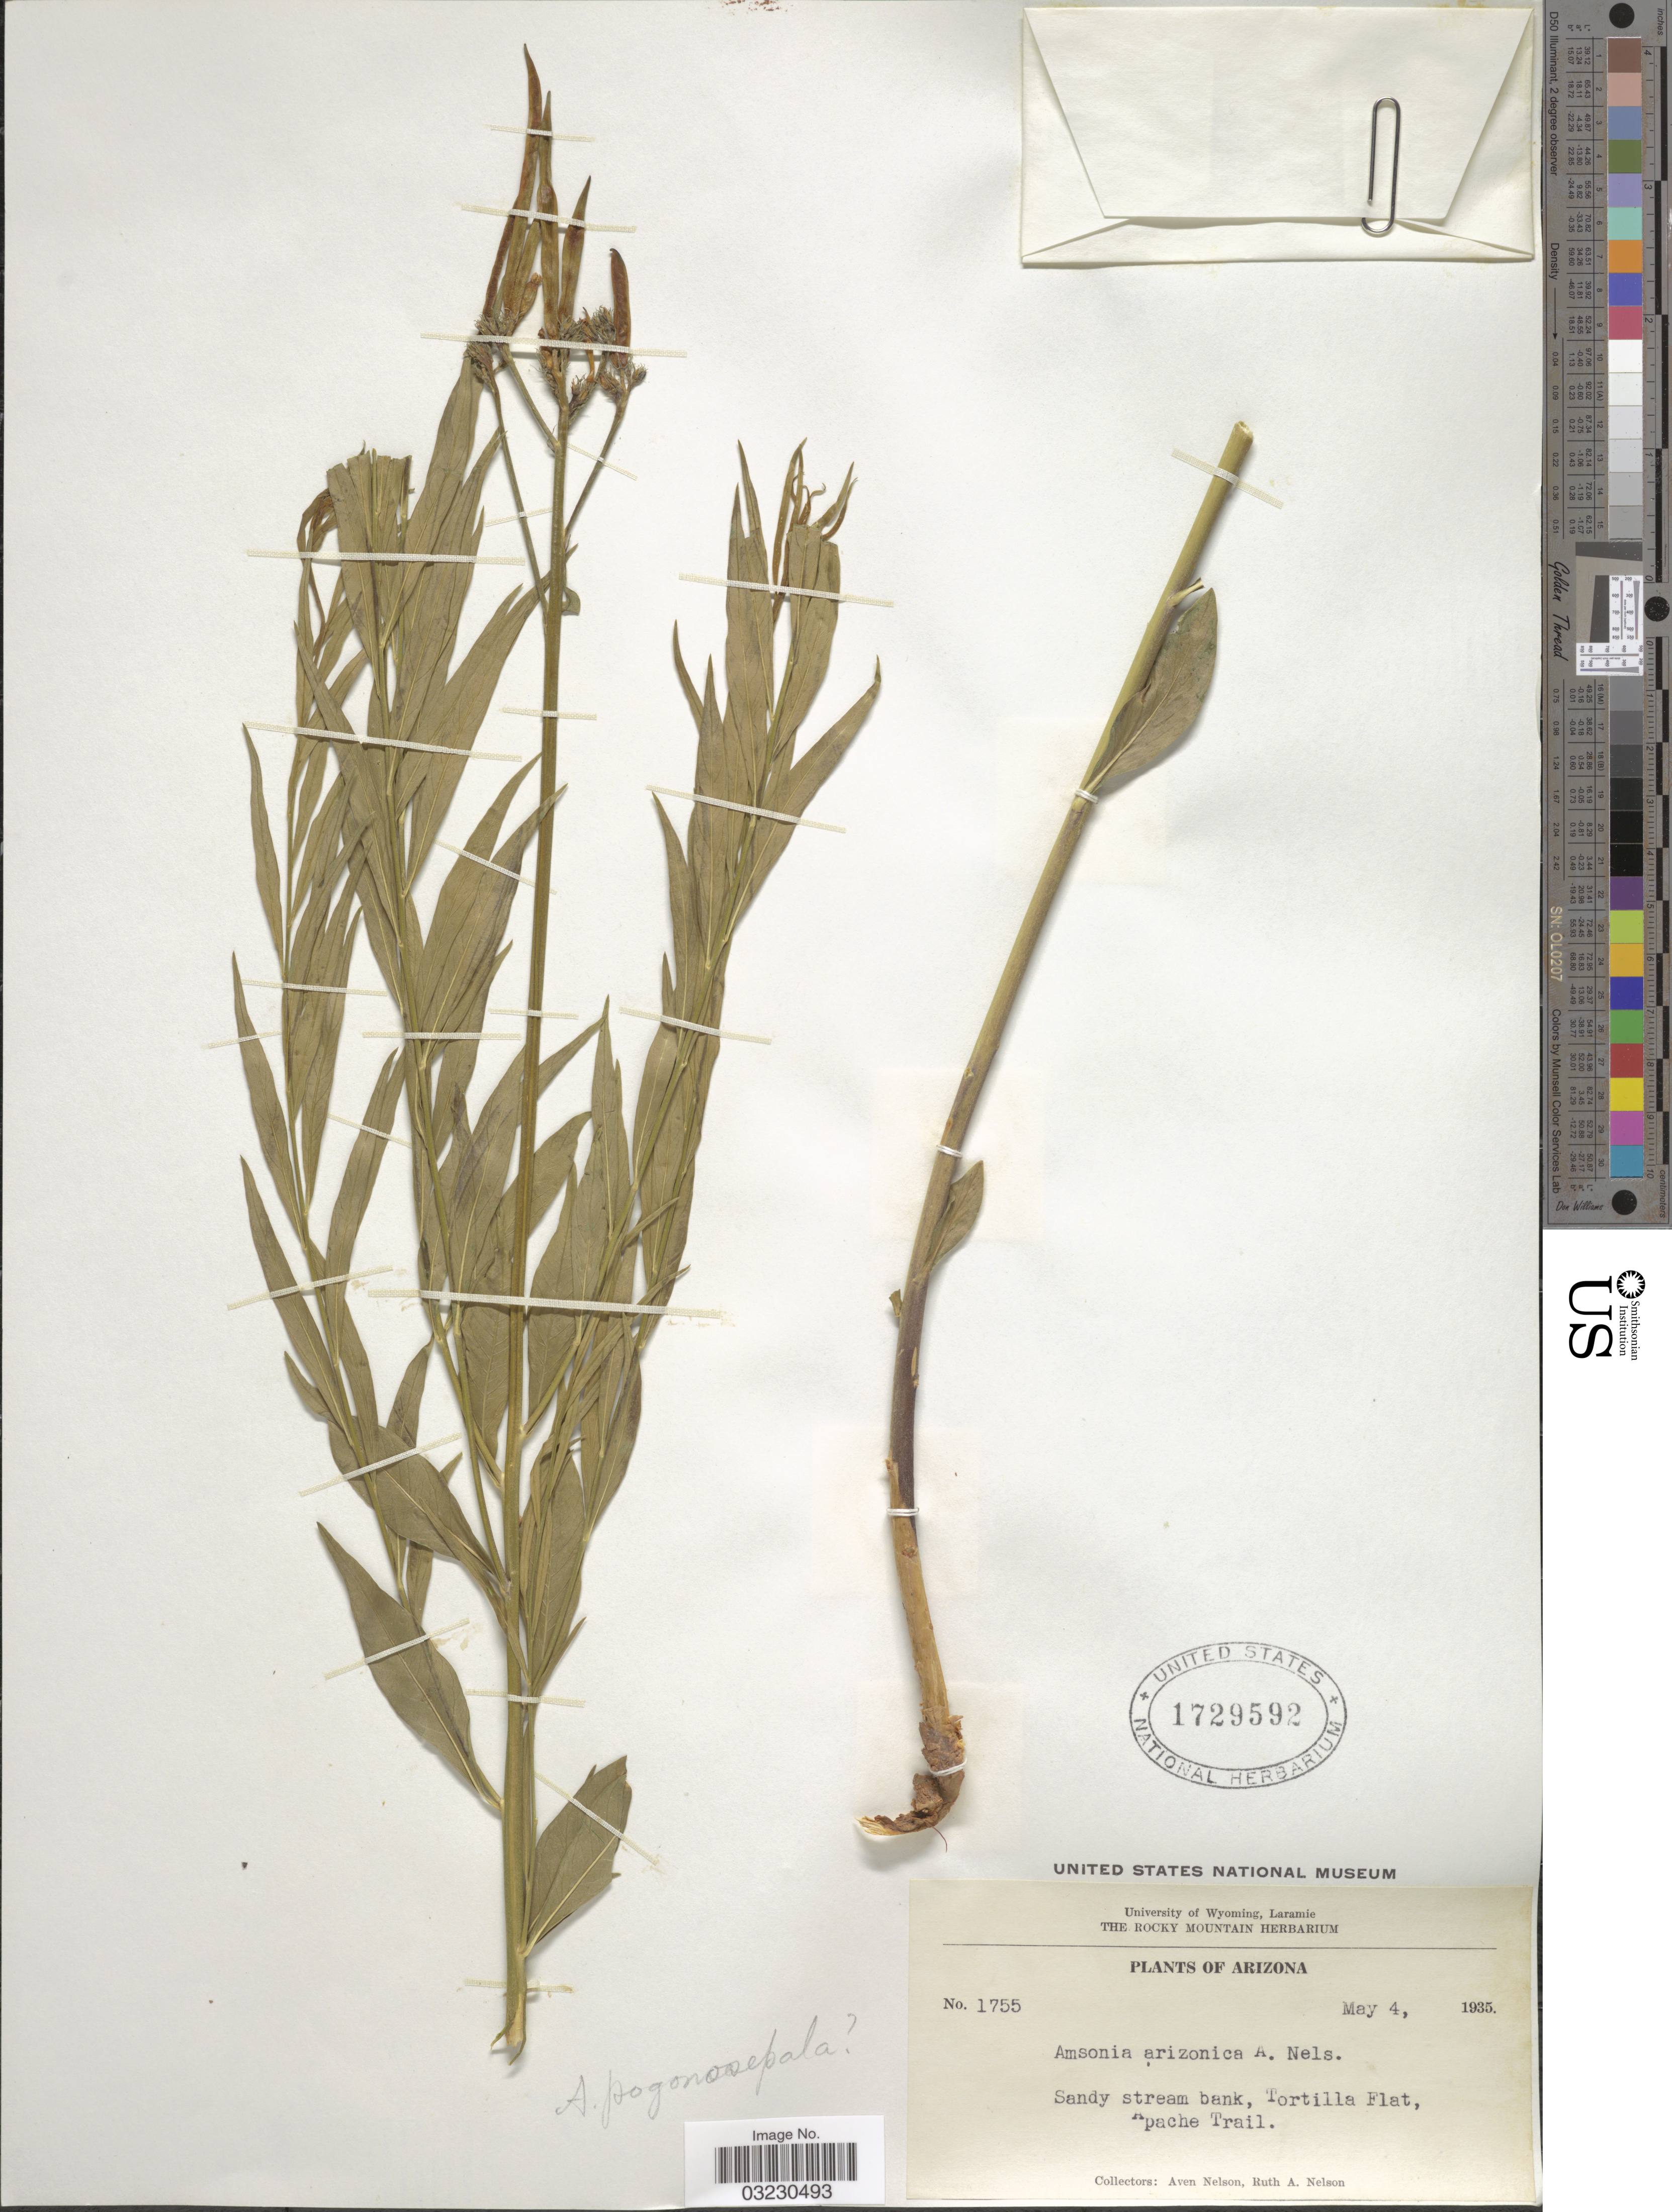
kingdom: Plantae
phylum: Tracheophyta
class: Magnoliopsida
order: Gentianales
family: Apocynaceae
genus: Amsonia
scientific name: Amsonia pogonosepala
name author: Woodson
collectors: A. Nelson & R. A. Nelson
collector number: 1755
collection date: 1935-05-04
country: United States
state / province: Arizona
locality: Sandy stream bank, Tortilla Flat, Apache Trail.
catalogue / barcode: US 1729592